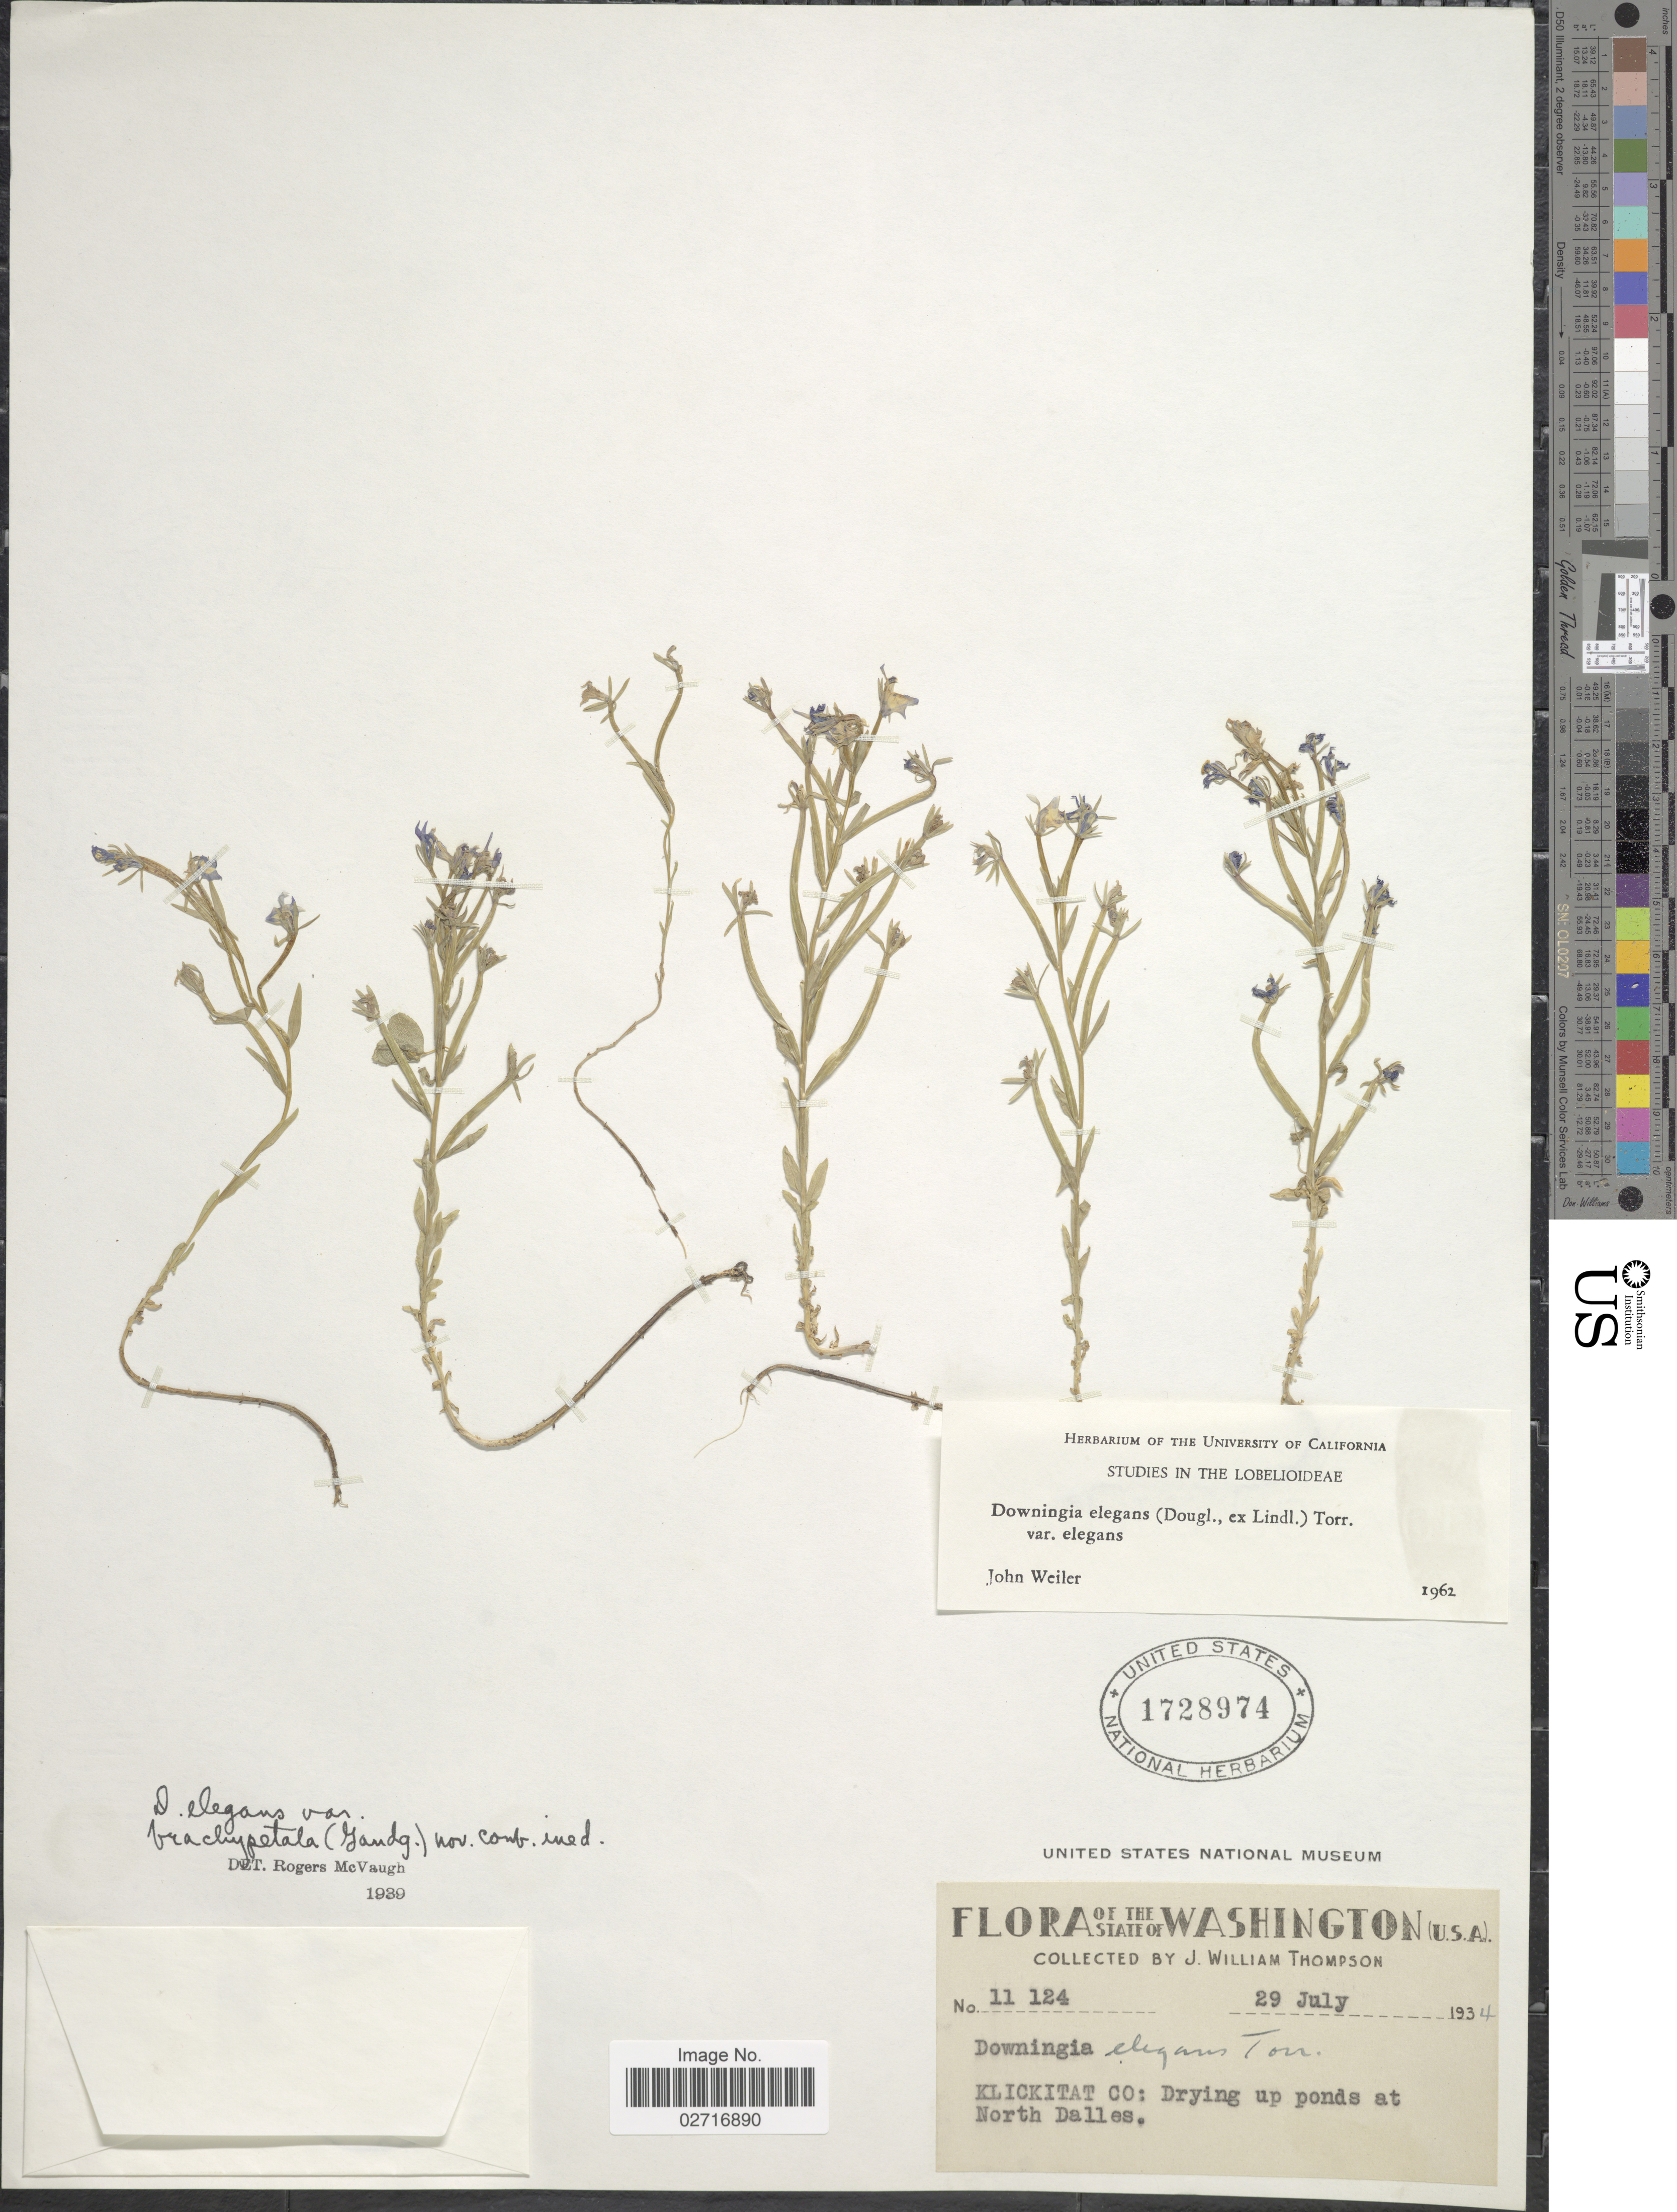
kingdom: Plantae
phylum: Tracheophyta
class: Magnoliopsida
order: Asterales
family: Campanulaceae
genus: Downingia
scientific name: Downingia elegans var. elegans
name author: (Douglas ex Lindl.) Torr. ex A. Gray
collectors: J. W. Thompson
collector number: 11124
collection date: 1934-07-29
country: United States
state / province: Washington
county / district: Klickitat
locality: Klickitat Co.: Drying up ponds at North Dalles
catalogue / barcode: US 1728974